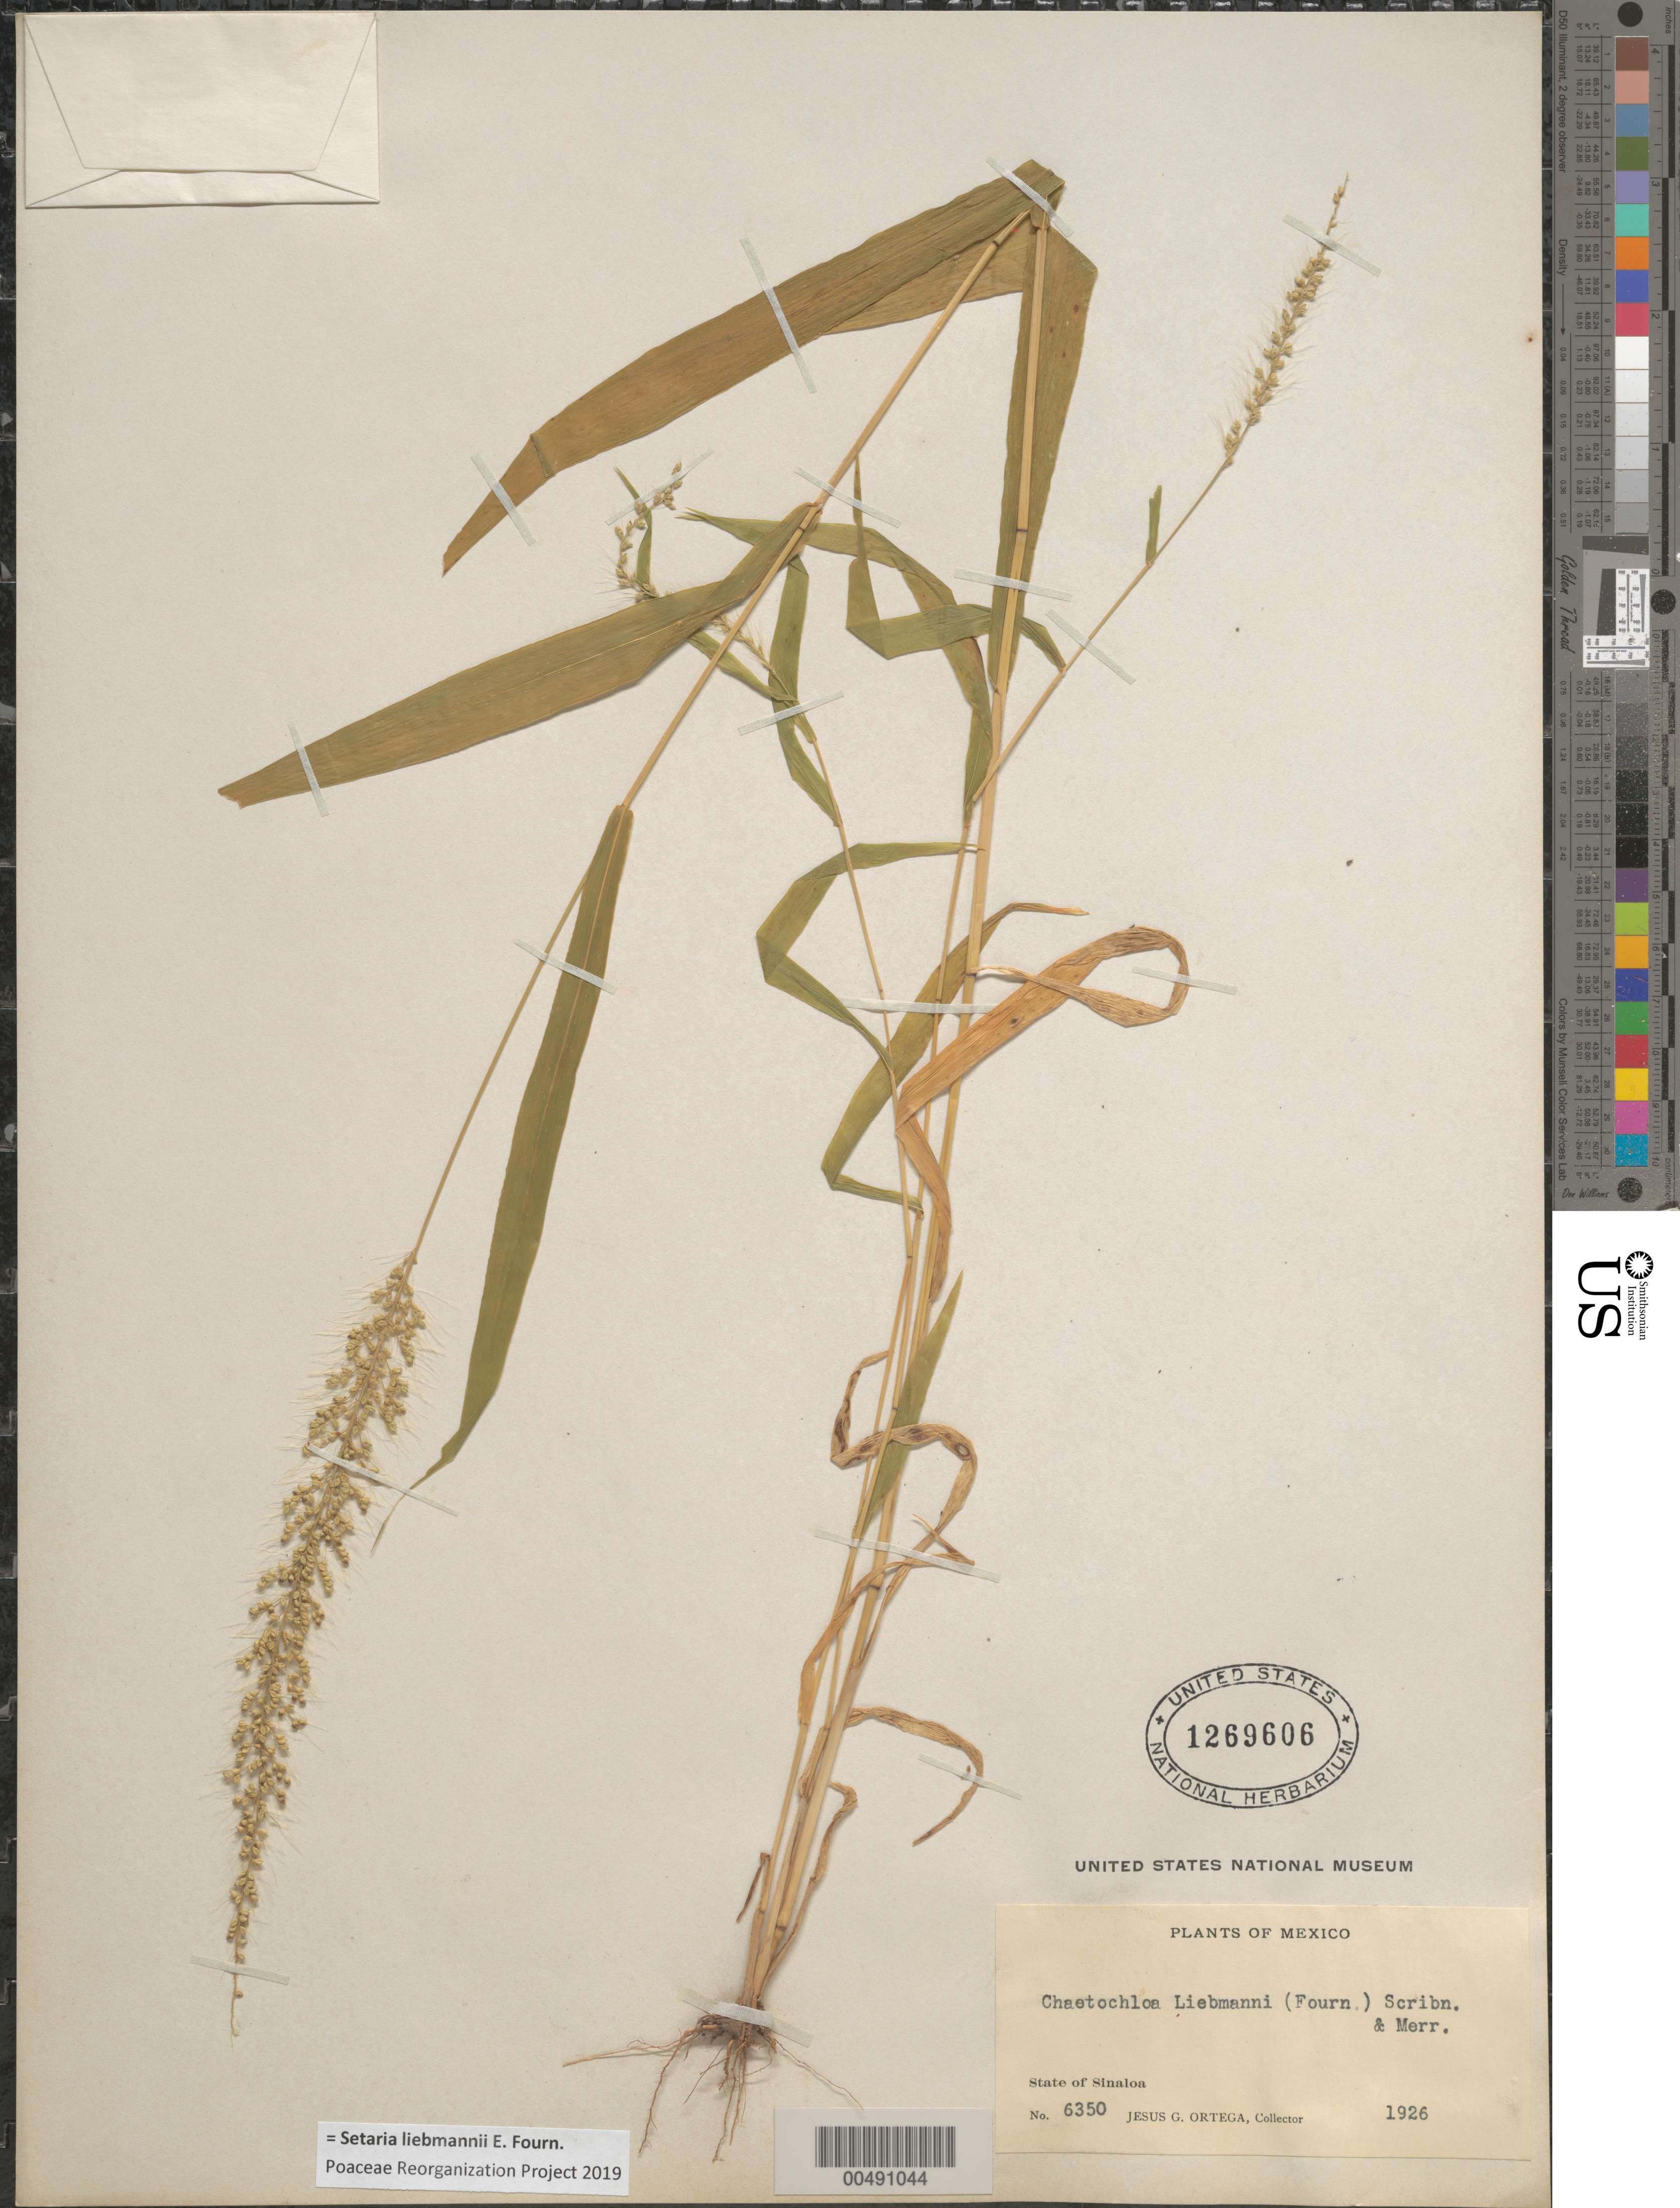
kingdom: Plantae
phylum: Tracheophyta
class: Liliopsida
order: Poales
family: Poaceae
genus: Setaria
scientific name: Setaria liebmannii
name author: E. Fourn.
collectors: J. Ortega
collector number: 6350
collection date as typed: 1926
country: Mexico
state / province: Sinaloa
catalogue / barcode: US 1269606